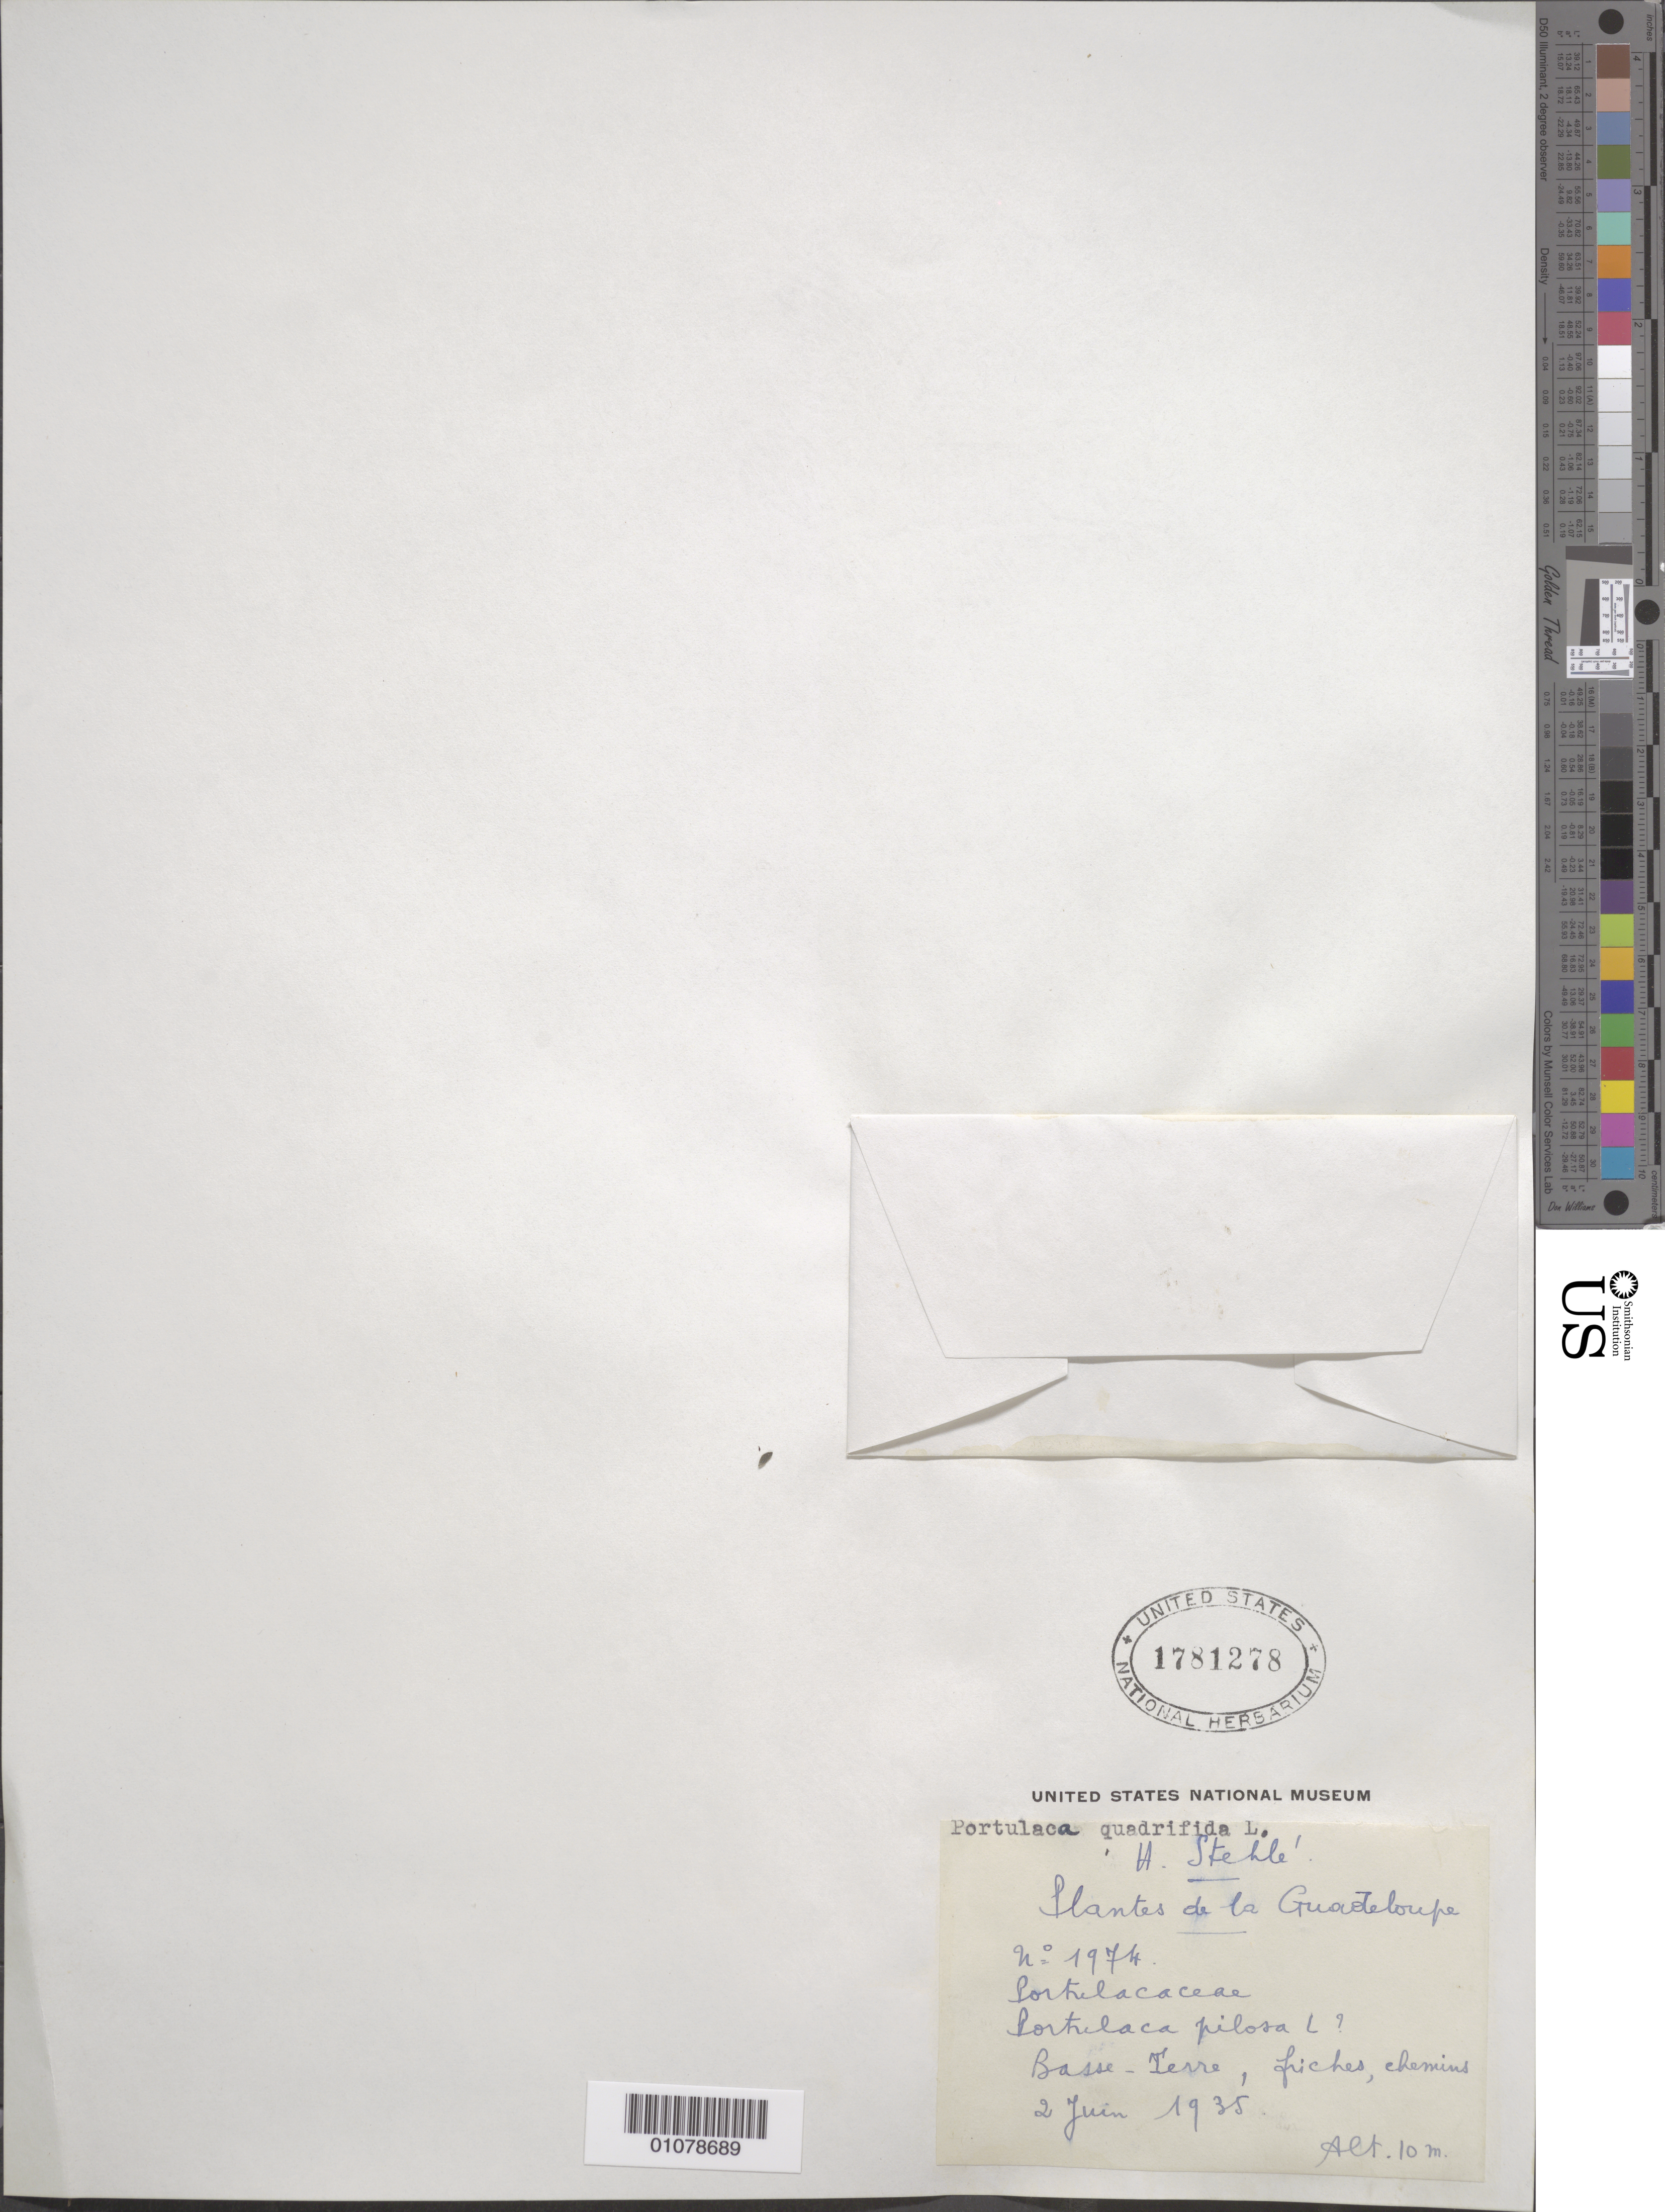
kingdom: Plantae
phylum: Tracheophyta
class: Magnoliopsida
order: Caryophyllales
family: Portulacaceae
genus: Portulaca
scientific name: Portulaca quadrifida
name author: L.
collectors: H. Stehlé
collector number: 1974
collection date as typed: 02 Jun 1935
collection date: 1935-06-02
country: Guadeloupe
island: Basse Terre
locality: Basse-Terre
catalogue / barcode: US 1781278